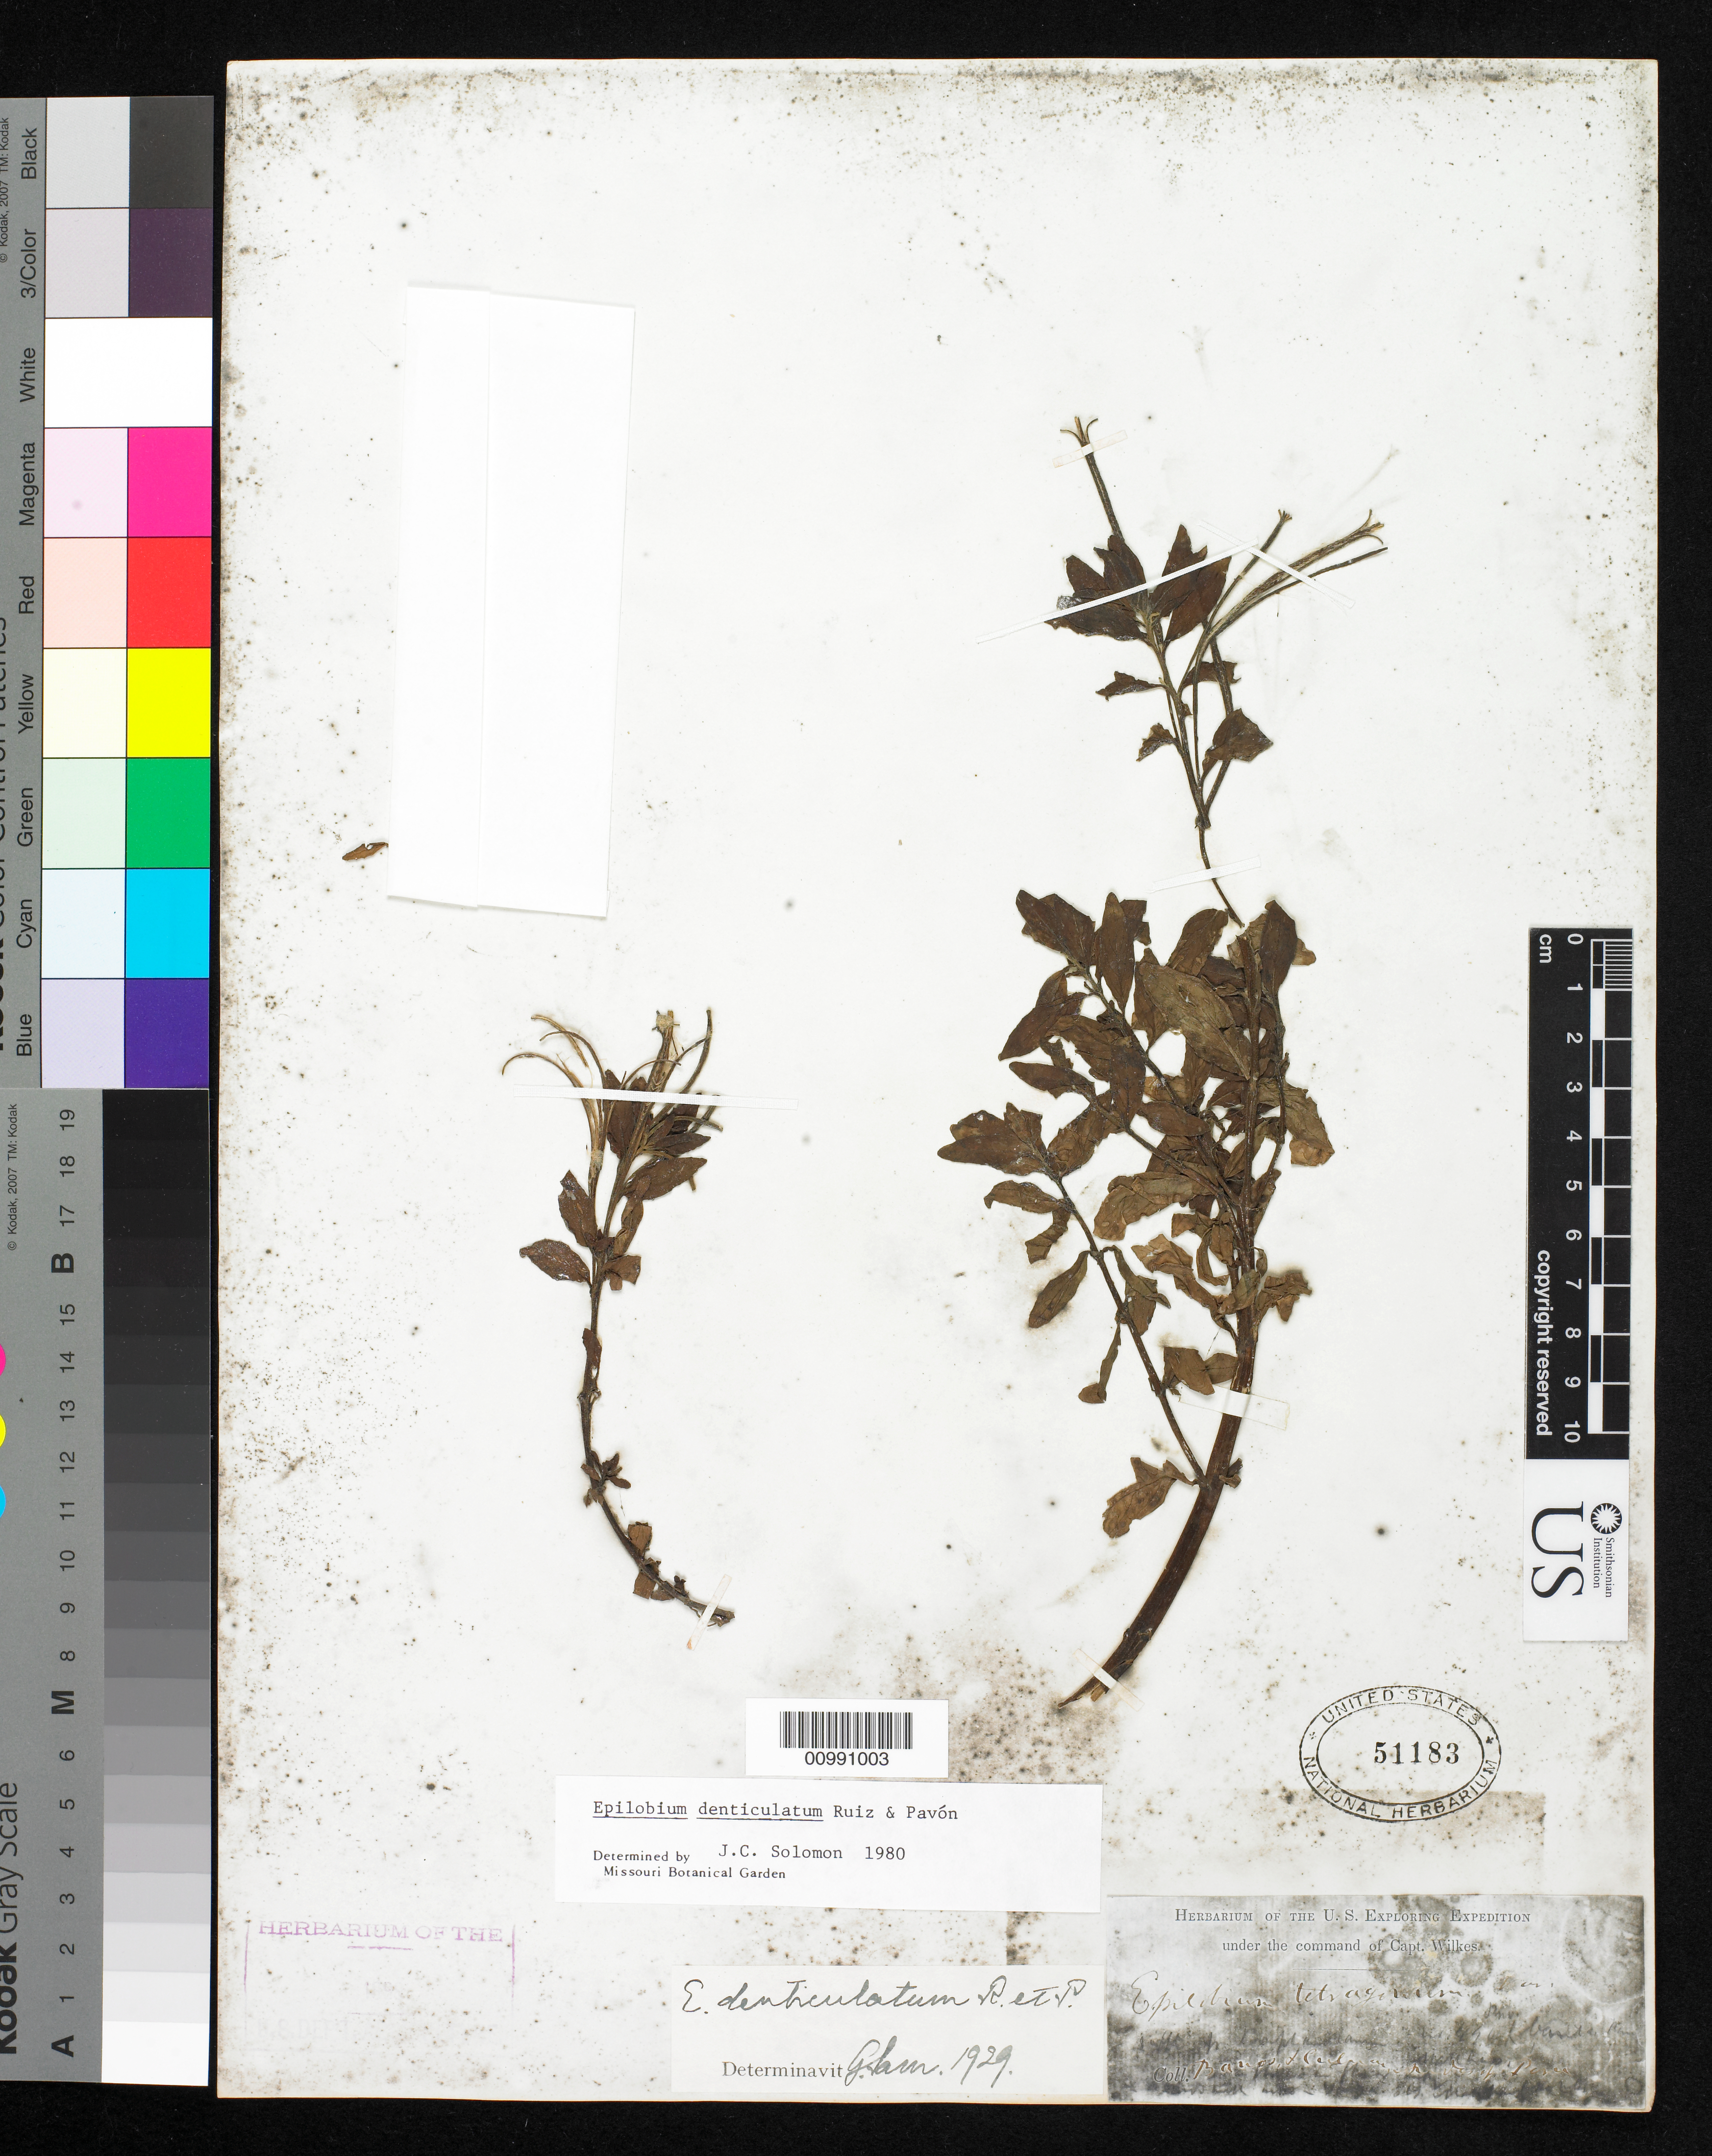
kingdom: Plantae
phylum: Tracheophyta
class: Magnoliopsida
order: Myrtales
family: Onagraceae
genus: Epilobium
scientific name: Epilobium denticulatum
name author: Ruiz & Pav.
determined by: Solomon, J. C., (MO), Missouri Botanical Garden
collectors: Wilkes Explor. Exped.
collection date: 1838/1842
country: Peru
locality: Banos and Ceilum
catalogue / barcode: US 51183